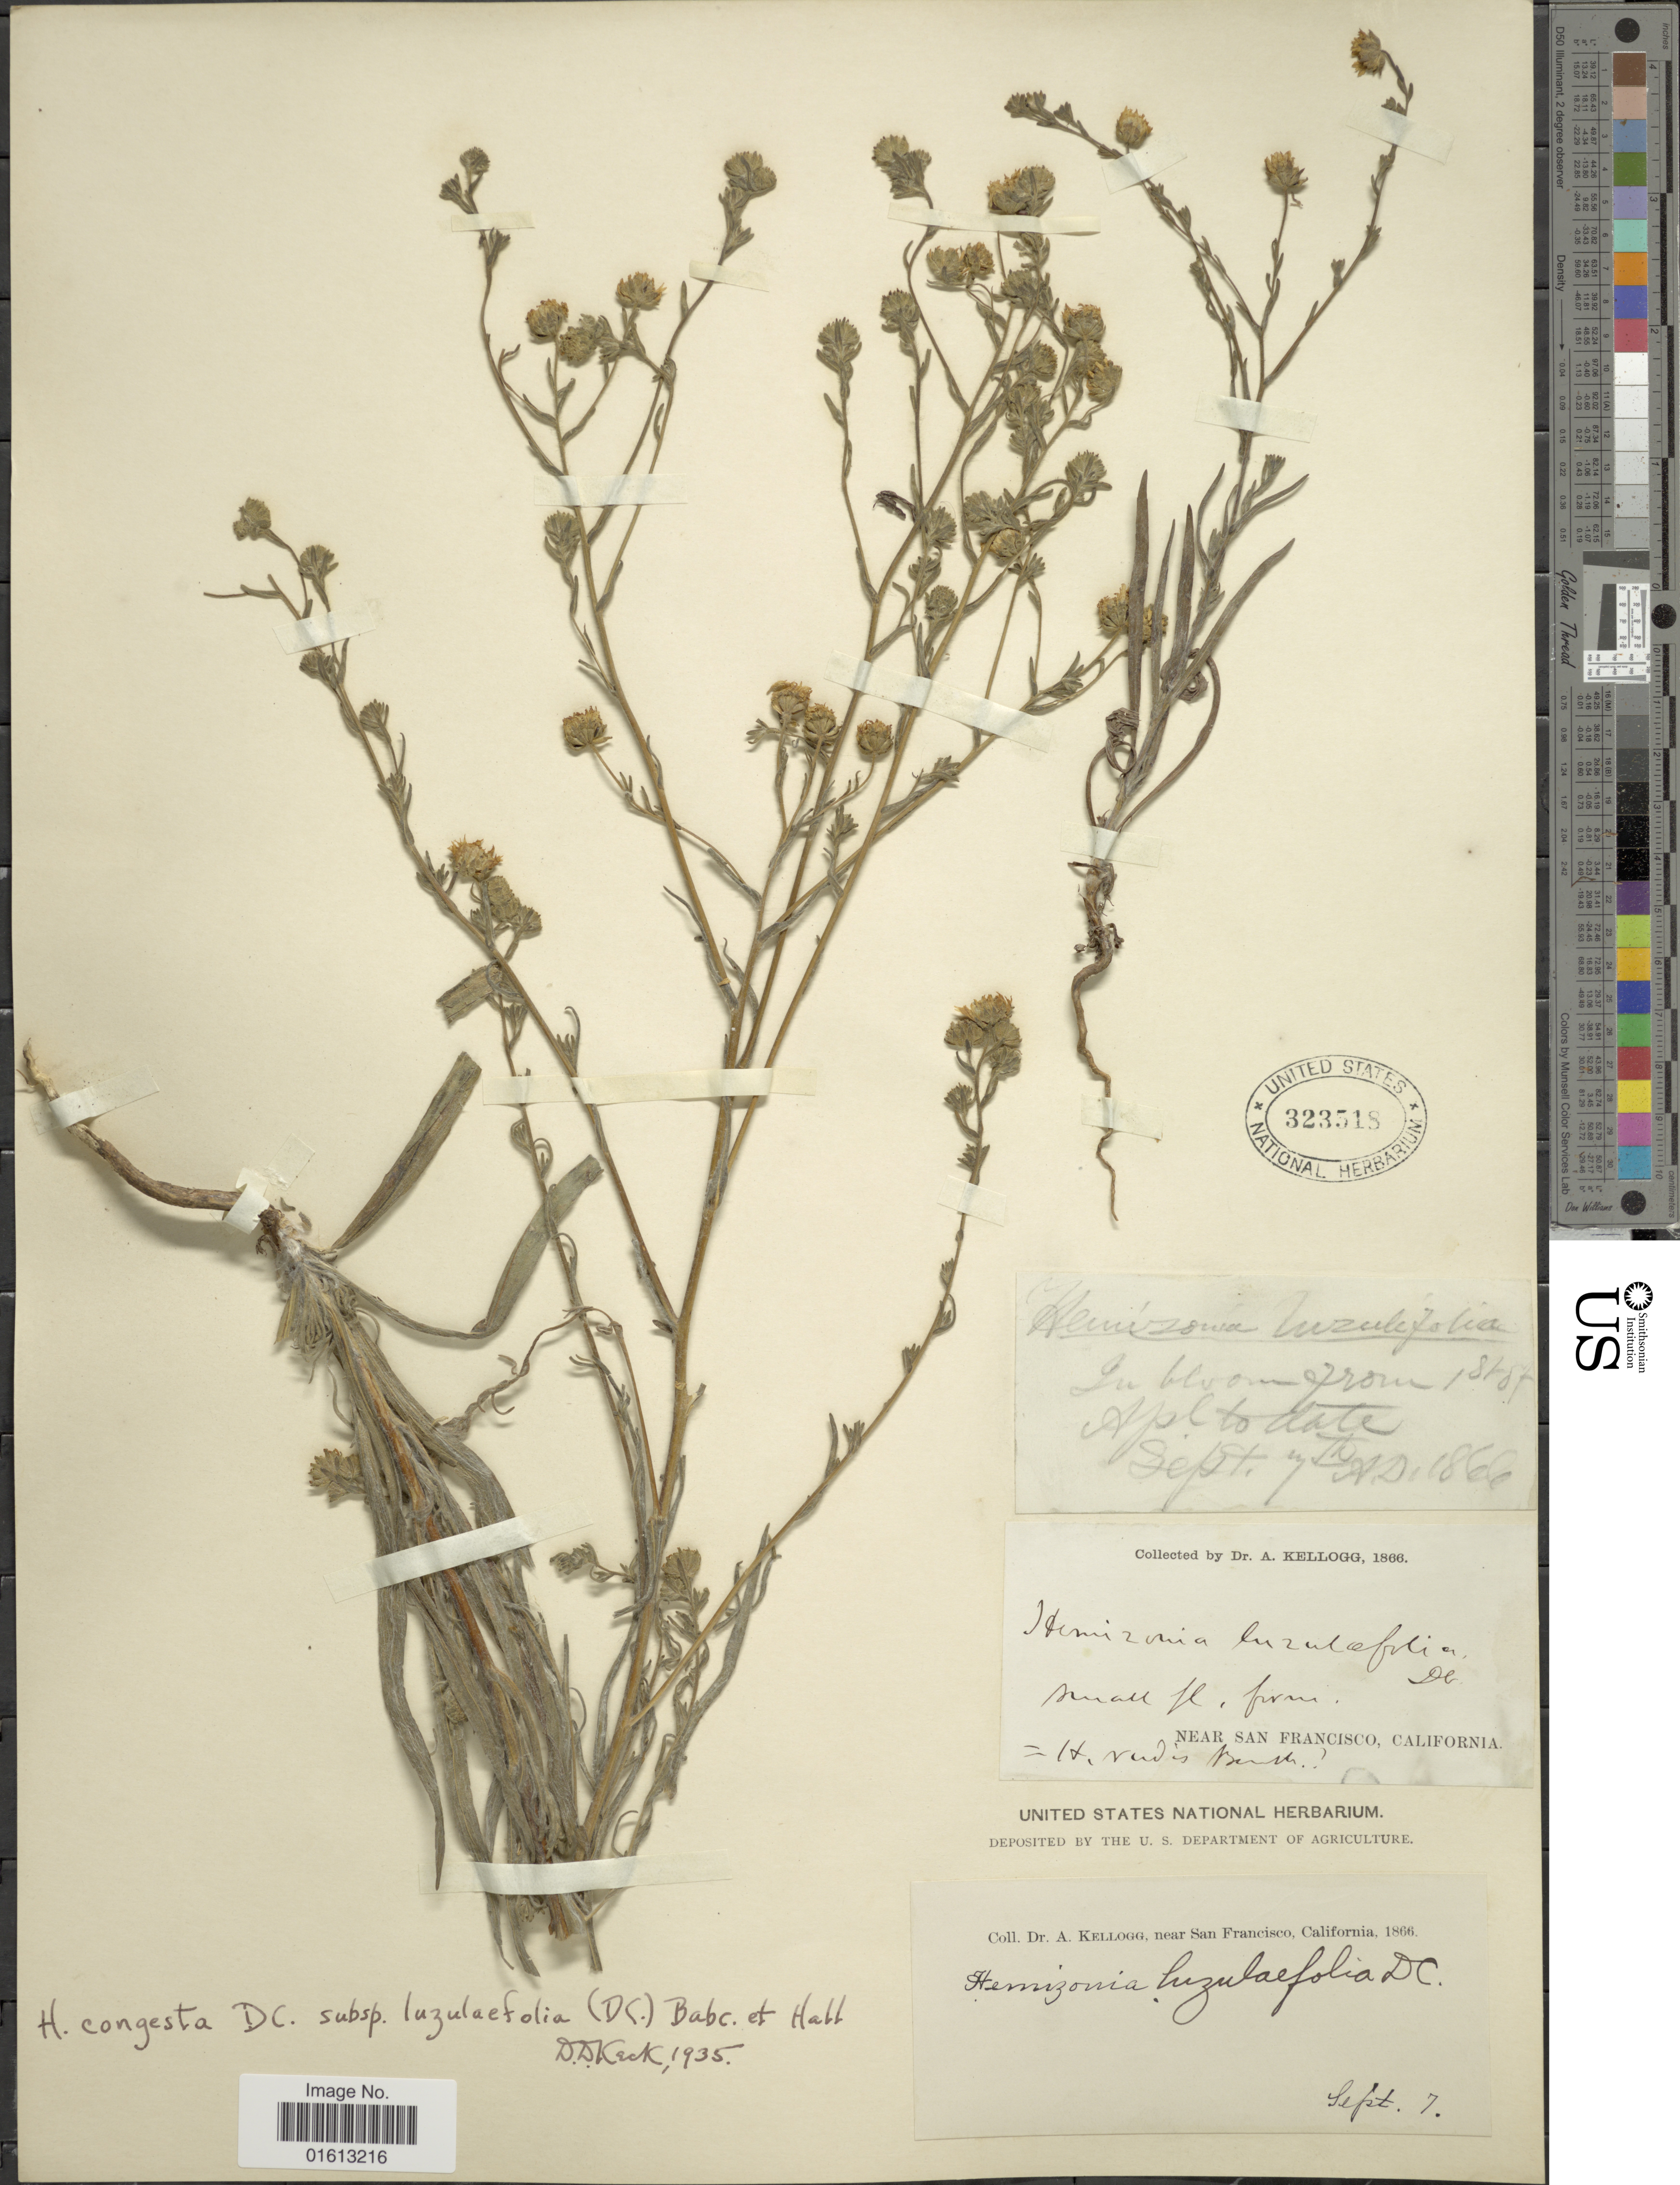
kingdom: Plantae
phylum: Tracheophyta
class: Magnoliopsida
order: Asterales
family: Asteraceae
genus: Hemizonia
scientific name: Hemizonia congesta subsp. luzulaefolia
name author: (DC.) Babc. & H.M. Hall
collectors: A. Kellog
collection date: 1866-09-07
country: United States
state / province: California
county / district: San Francisco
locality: Near San Francisco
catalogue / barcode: US 323518